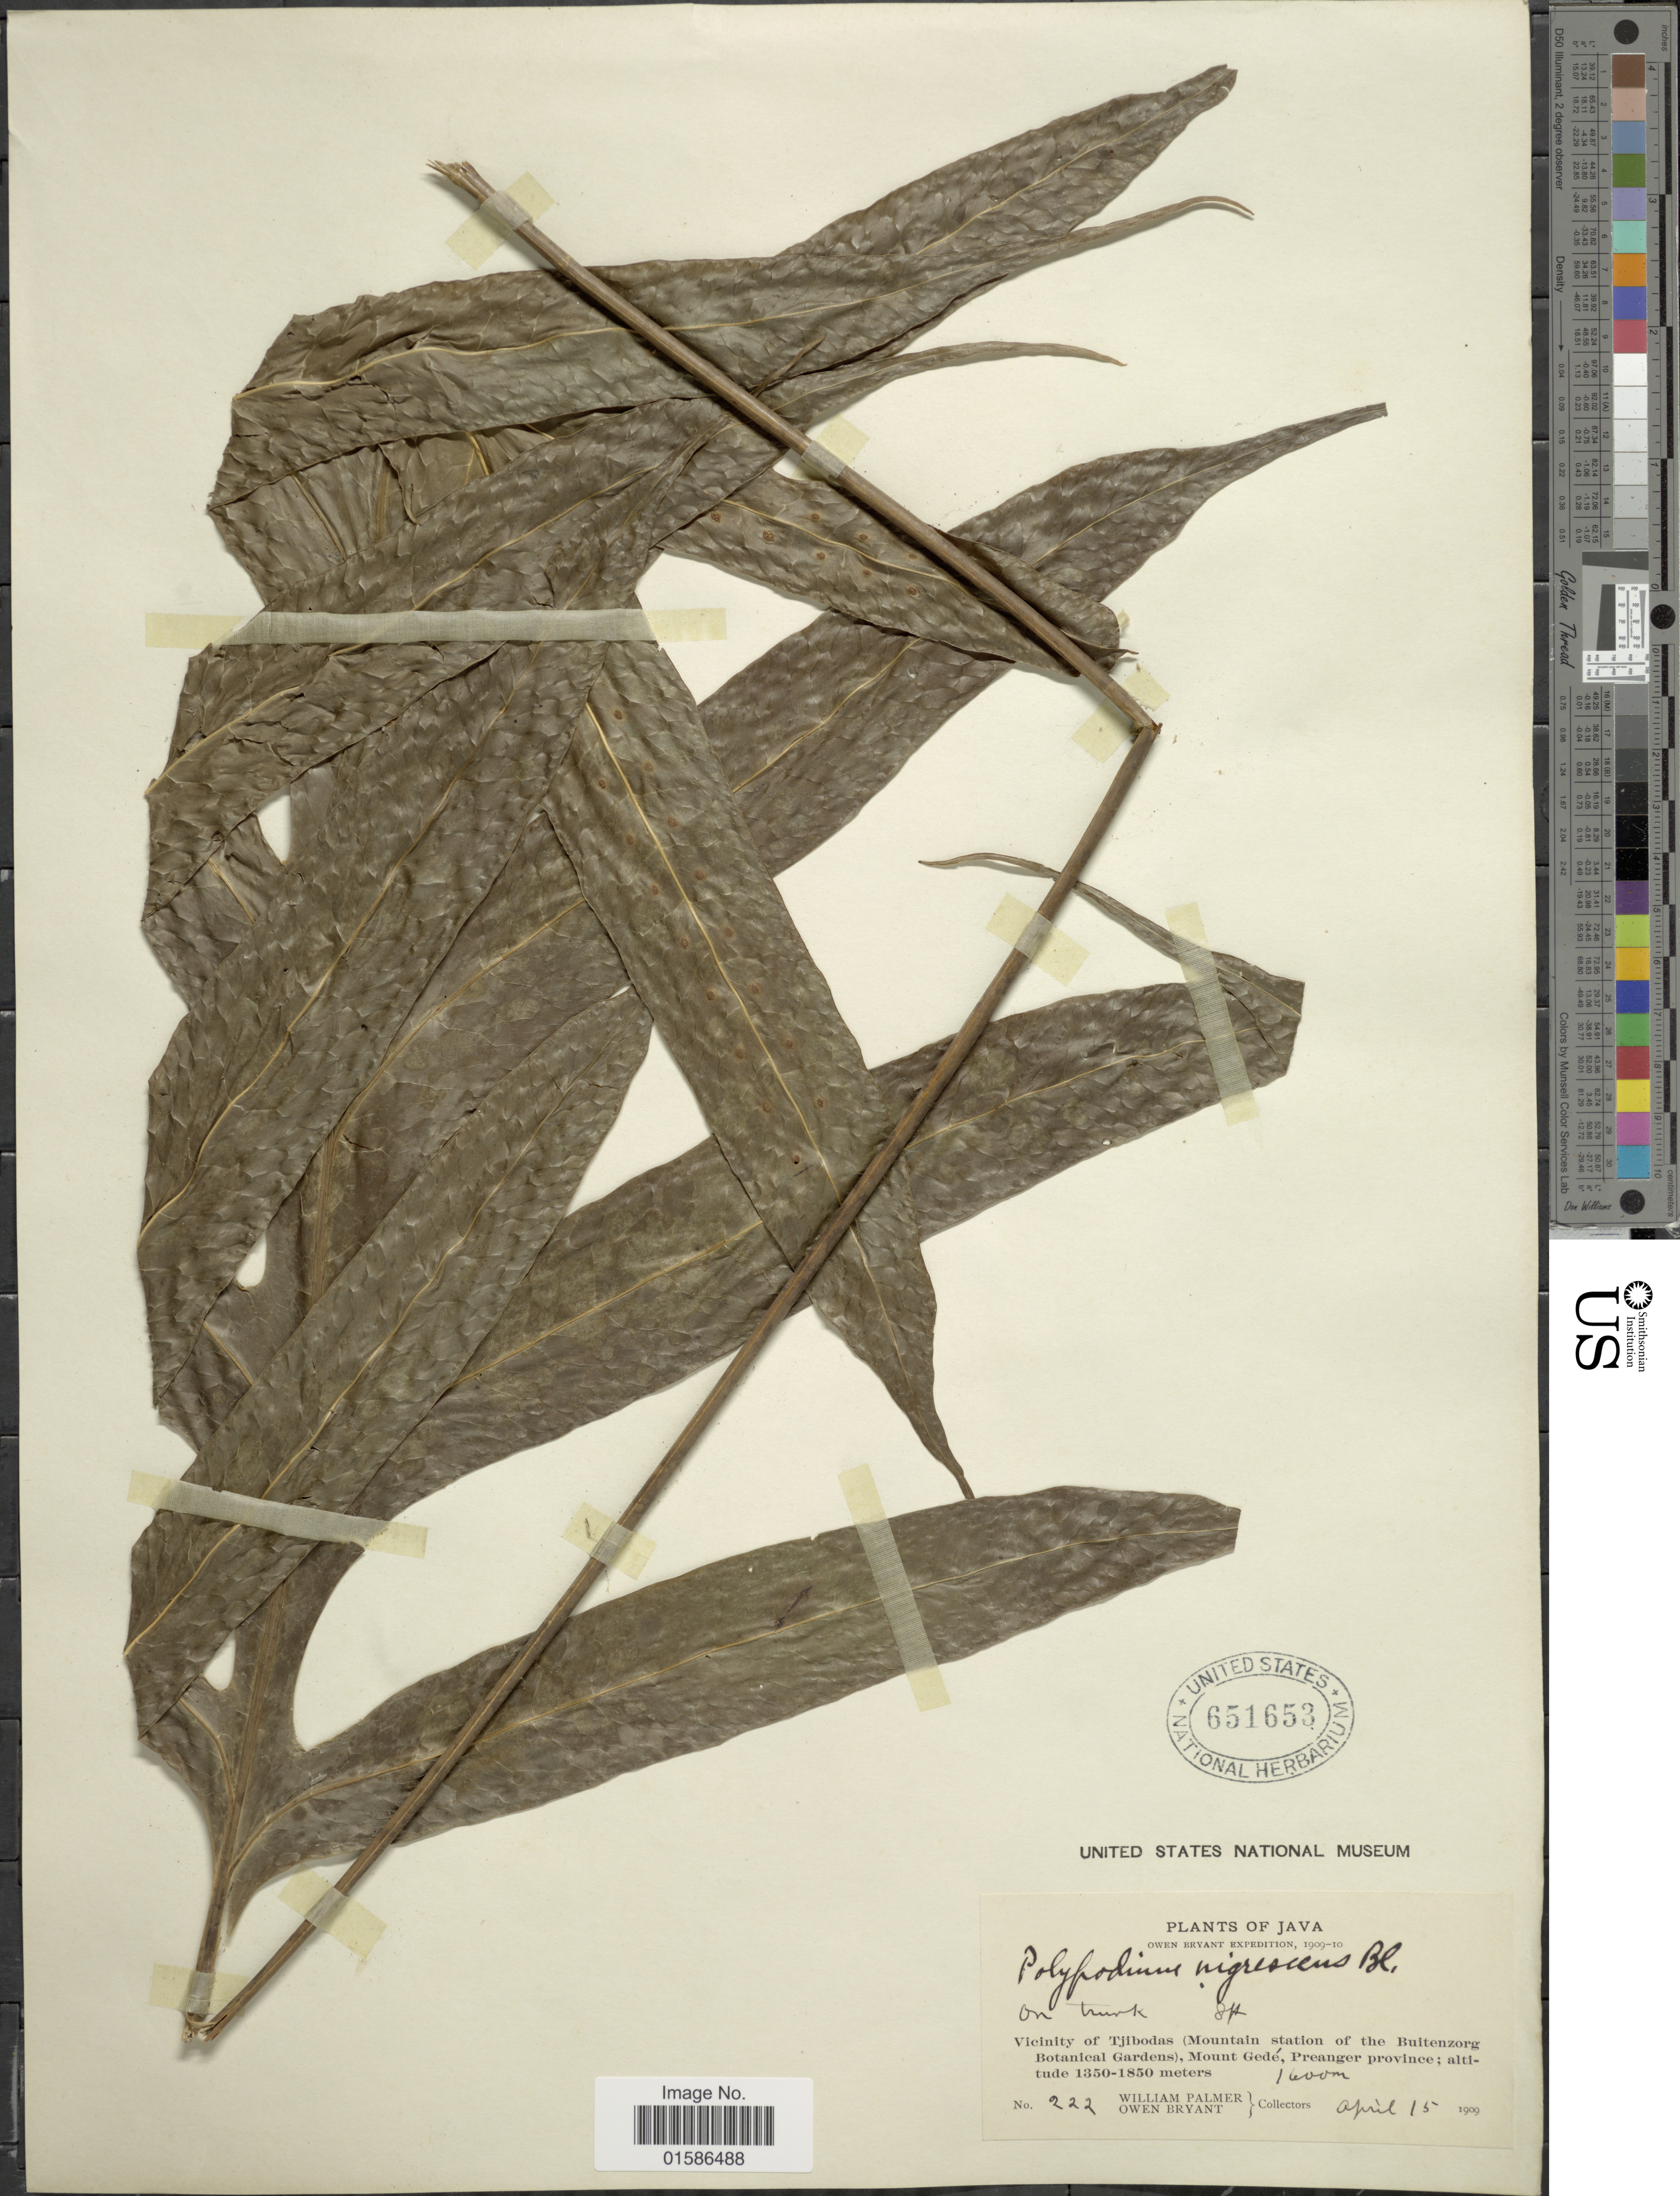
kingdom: Plantae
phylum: Tracheophyta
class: Polypodiopsida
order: Polypodiales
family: Polypodiaceae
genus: Microsorum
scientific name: Microsorum membranifolium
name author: (R. Br.) Ching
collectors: W. Palmer & O. Bryant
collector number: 222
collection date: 1909-04-15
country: Indonesia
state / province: Java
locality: Vicinity of Tjibodas (Mountain station of the Buitenzorg Botanical Garden), Mount Gedé, Preanger province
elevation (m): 1600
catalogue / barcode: US 651653